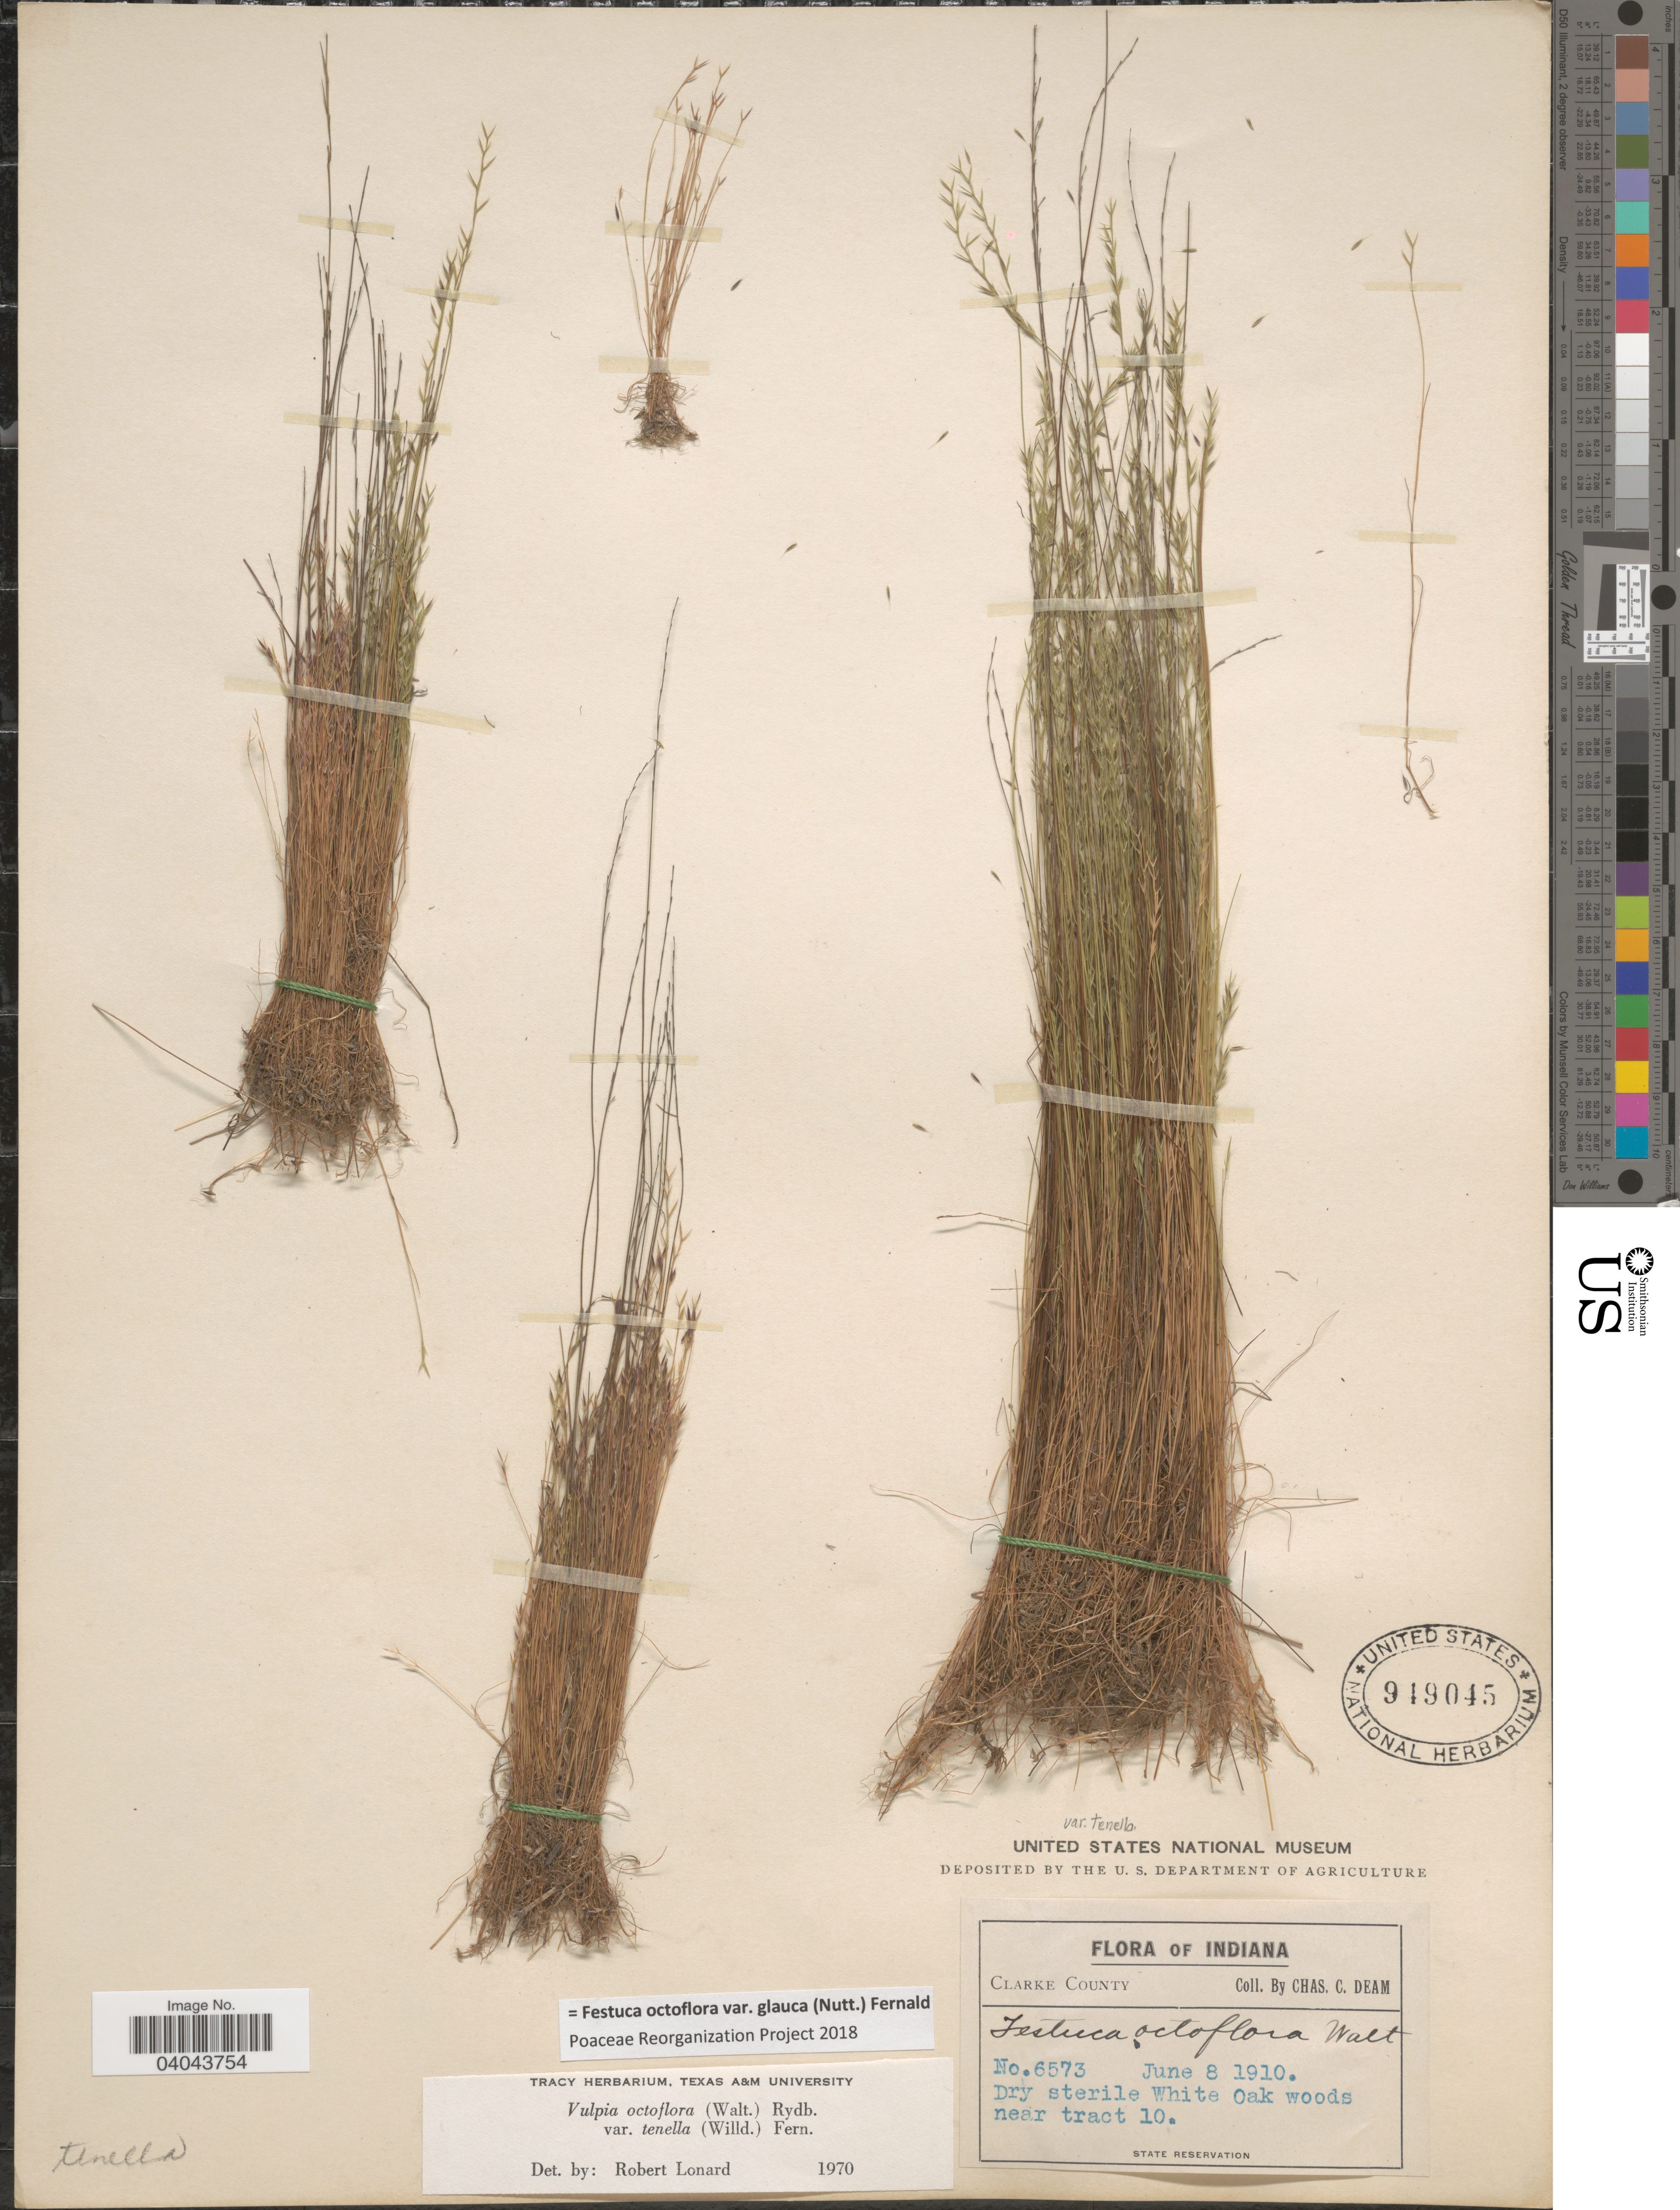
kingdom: Plantae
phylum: Tracheophyta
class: Liliopsida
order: Poales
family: Poaceae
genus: Festuca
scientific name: Festuca octoflora var. glauca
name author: (Nutt.) Fernald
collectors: C. C. Deam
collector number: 6573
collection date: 1910-06-08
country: United States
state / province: Indiana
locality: Clarke County. White Oak woods near tract 10.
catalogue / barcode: US 949045